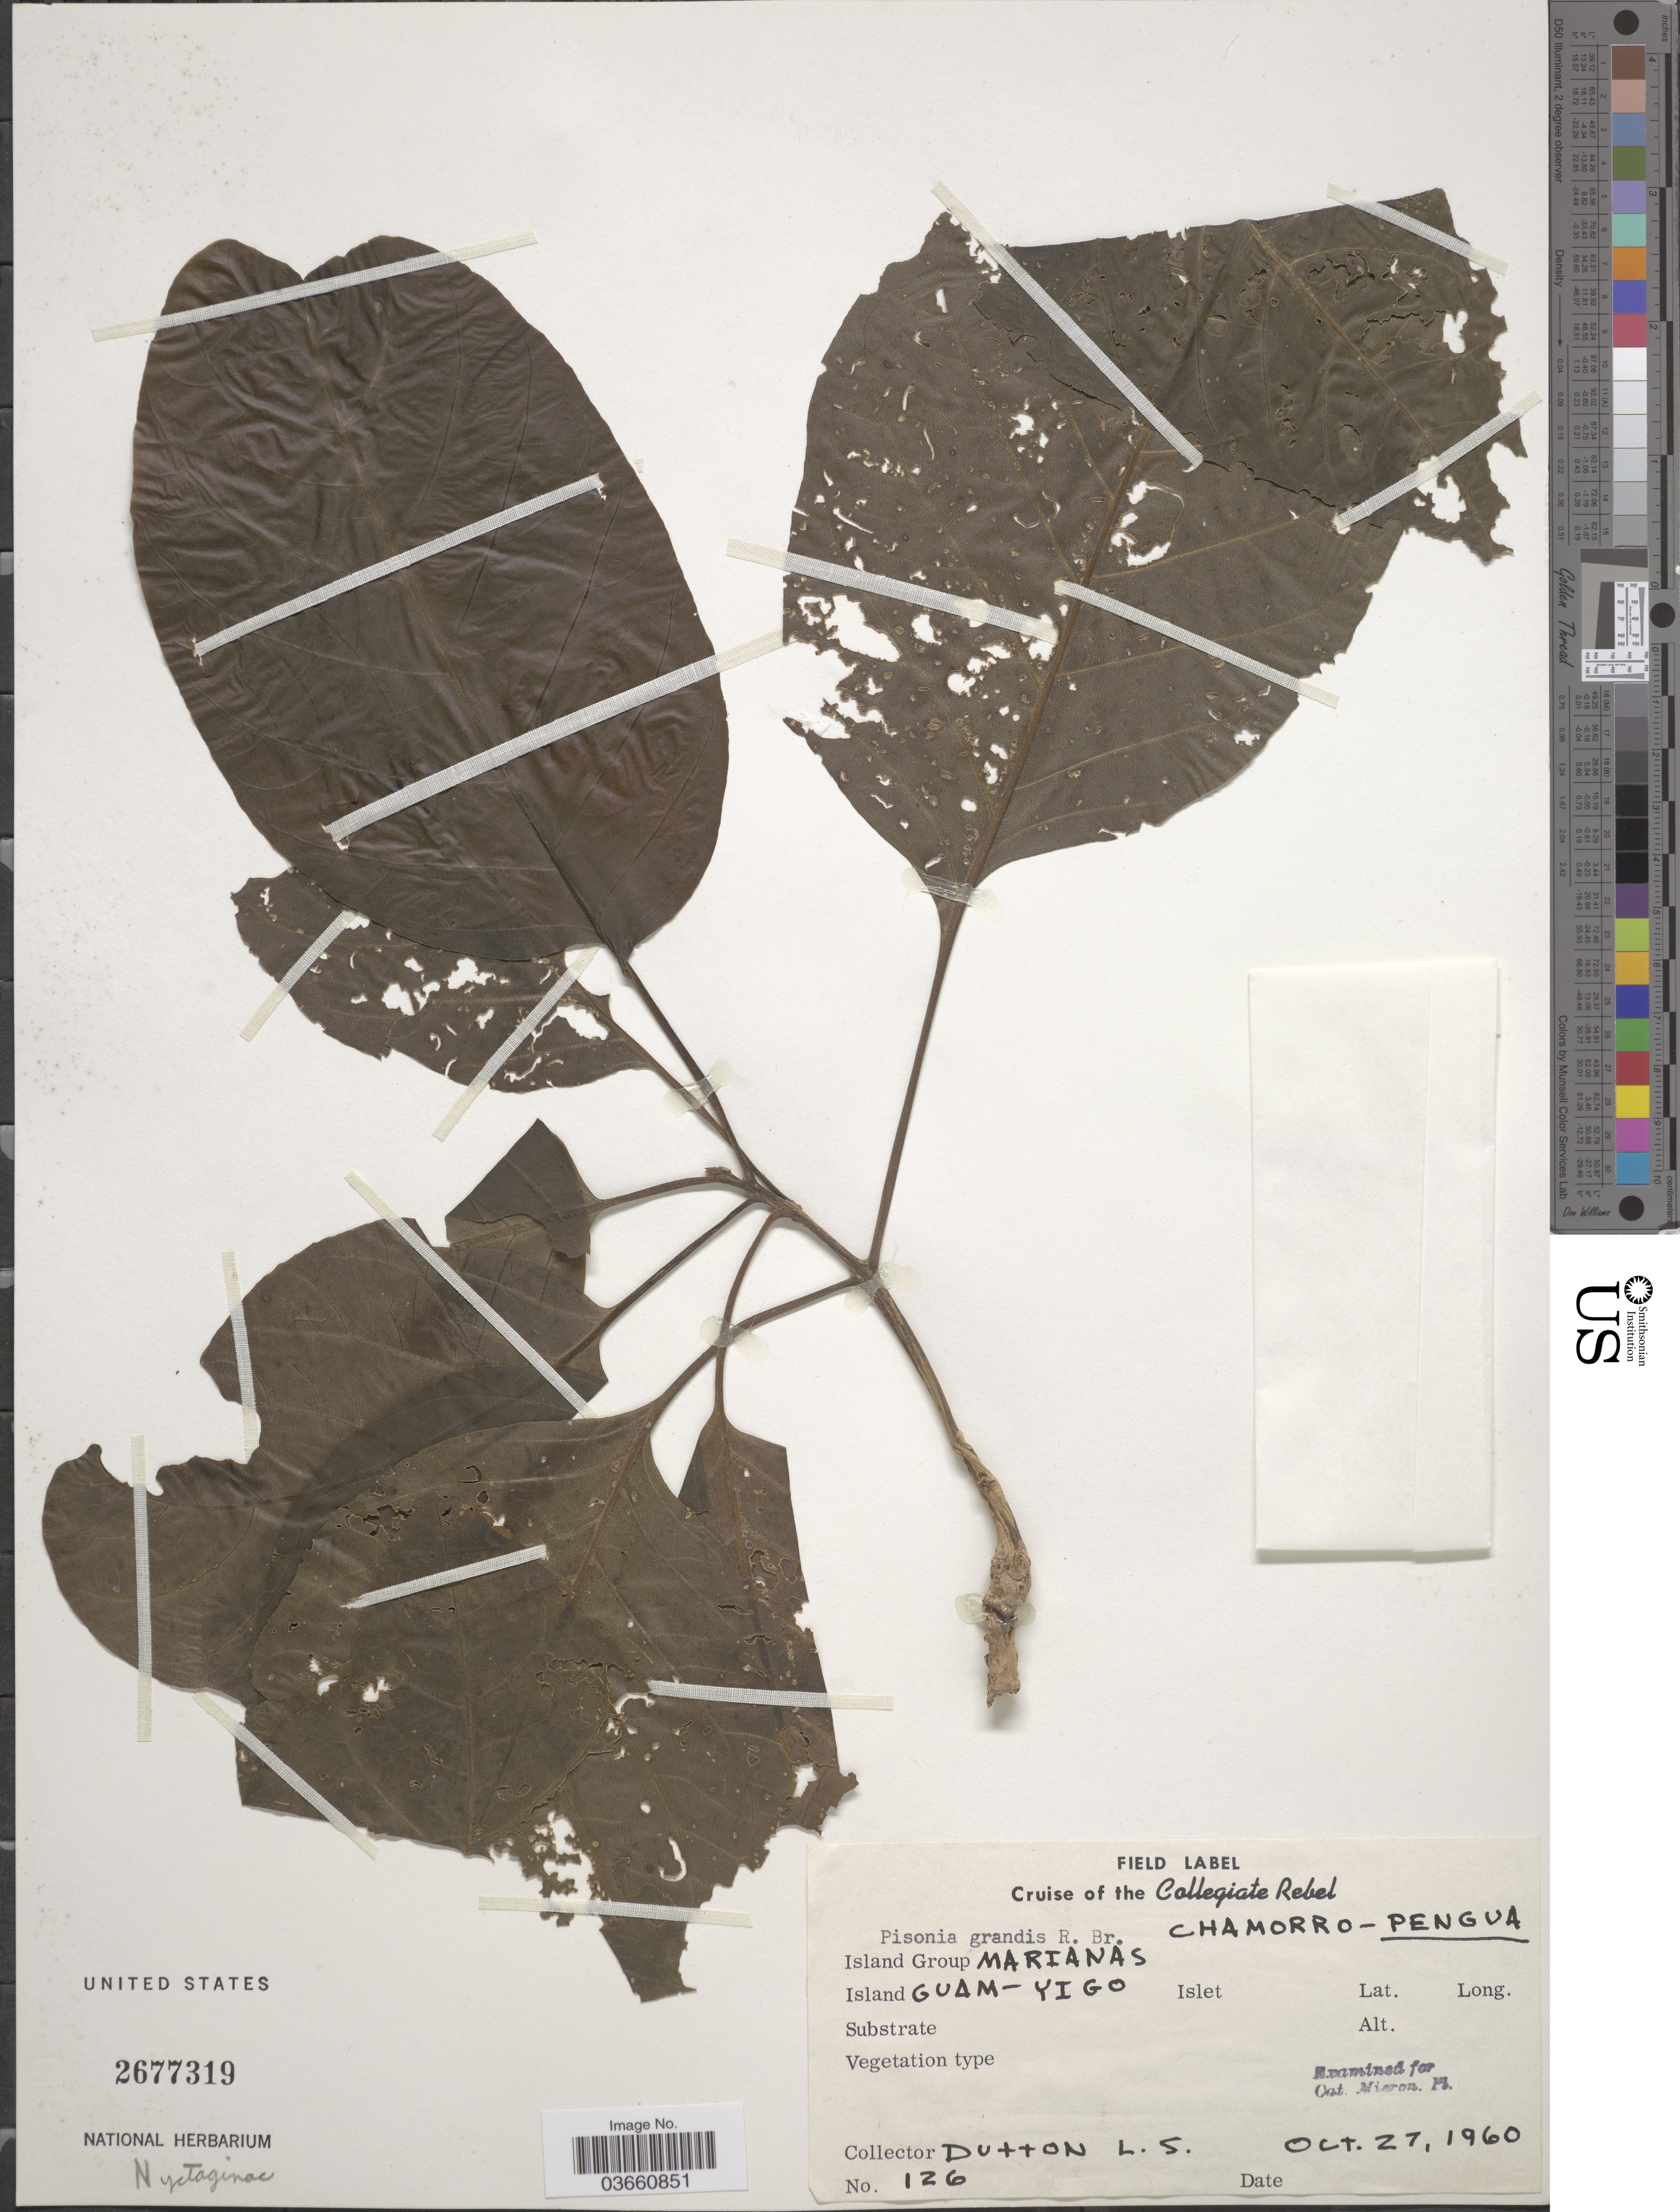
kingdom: Plantae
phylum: Tracheophyta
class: Magnoliopsida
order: Caryophyllales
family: Nyctaginaceae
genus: Pisonia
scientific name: Pisonia grandis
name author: R. Br.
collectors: L. Dutton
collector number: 126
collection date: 1960-10-27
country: Guam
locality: Island Group Marianas. Island Guam-Yigo. Chamorro-Pengua. [unsure placement]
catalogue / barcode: US 2677319